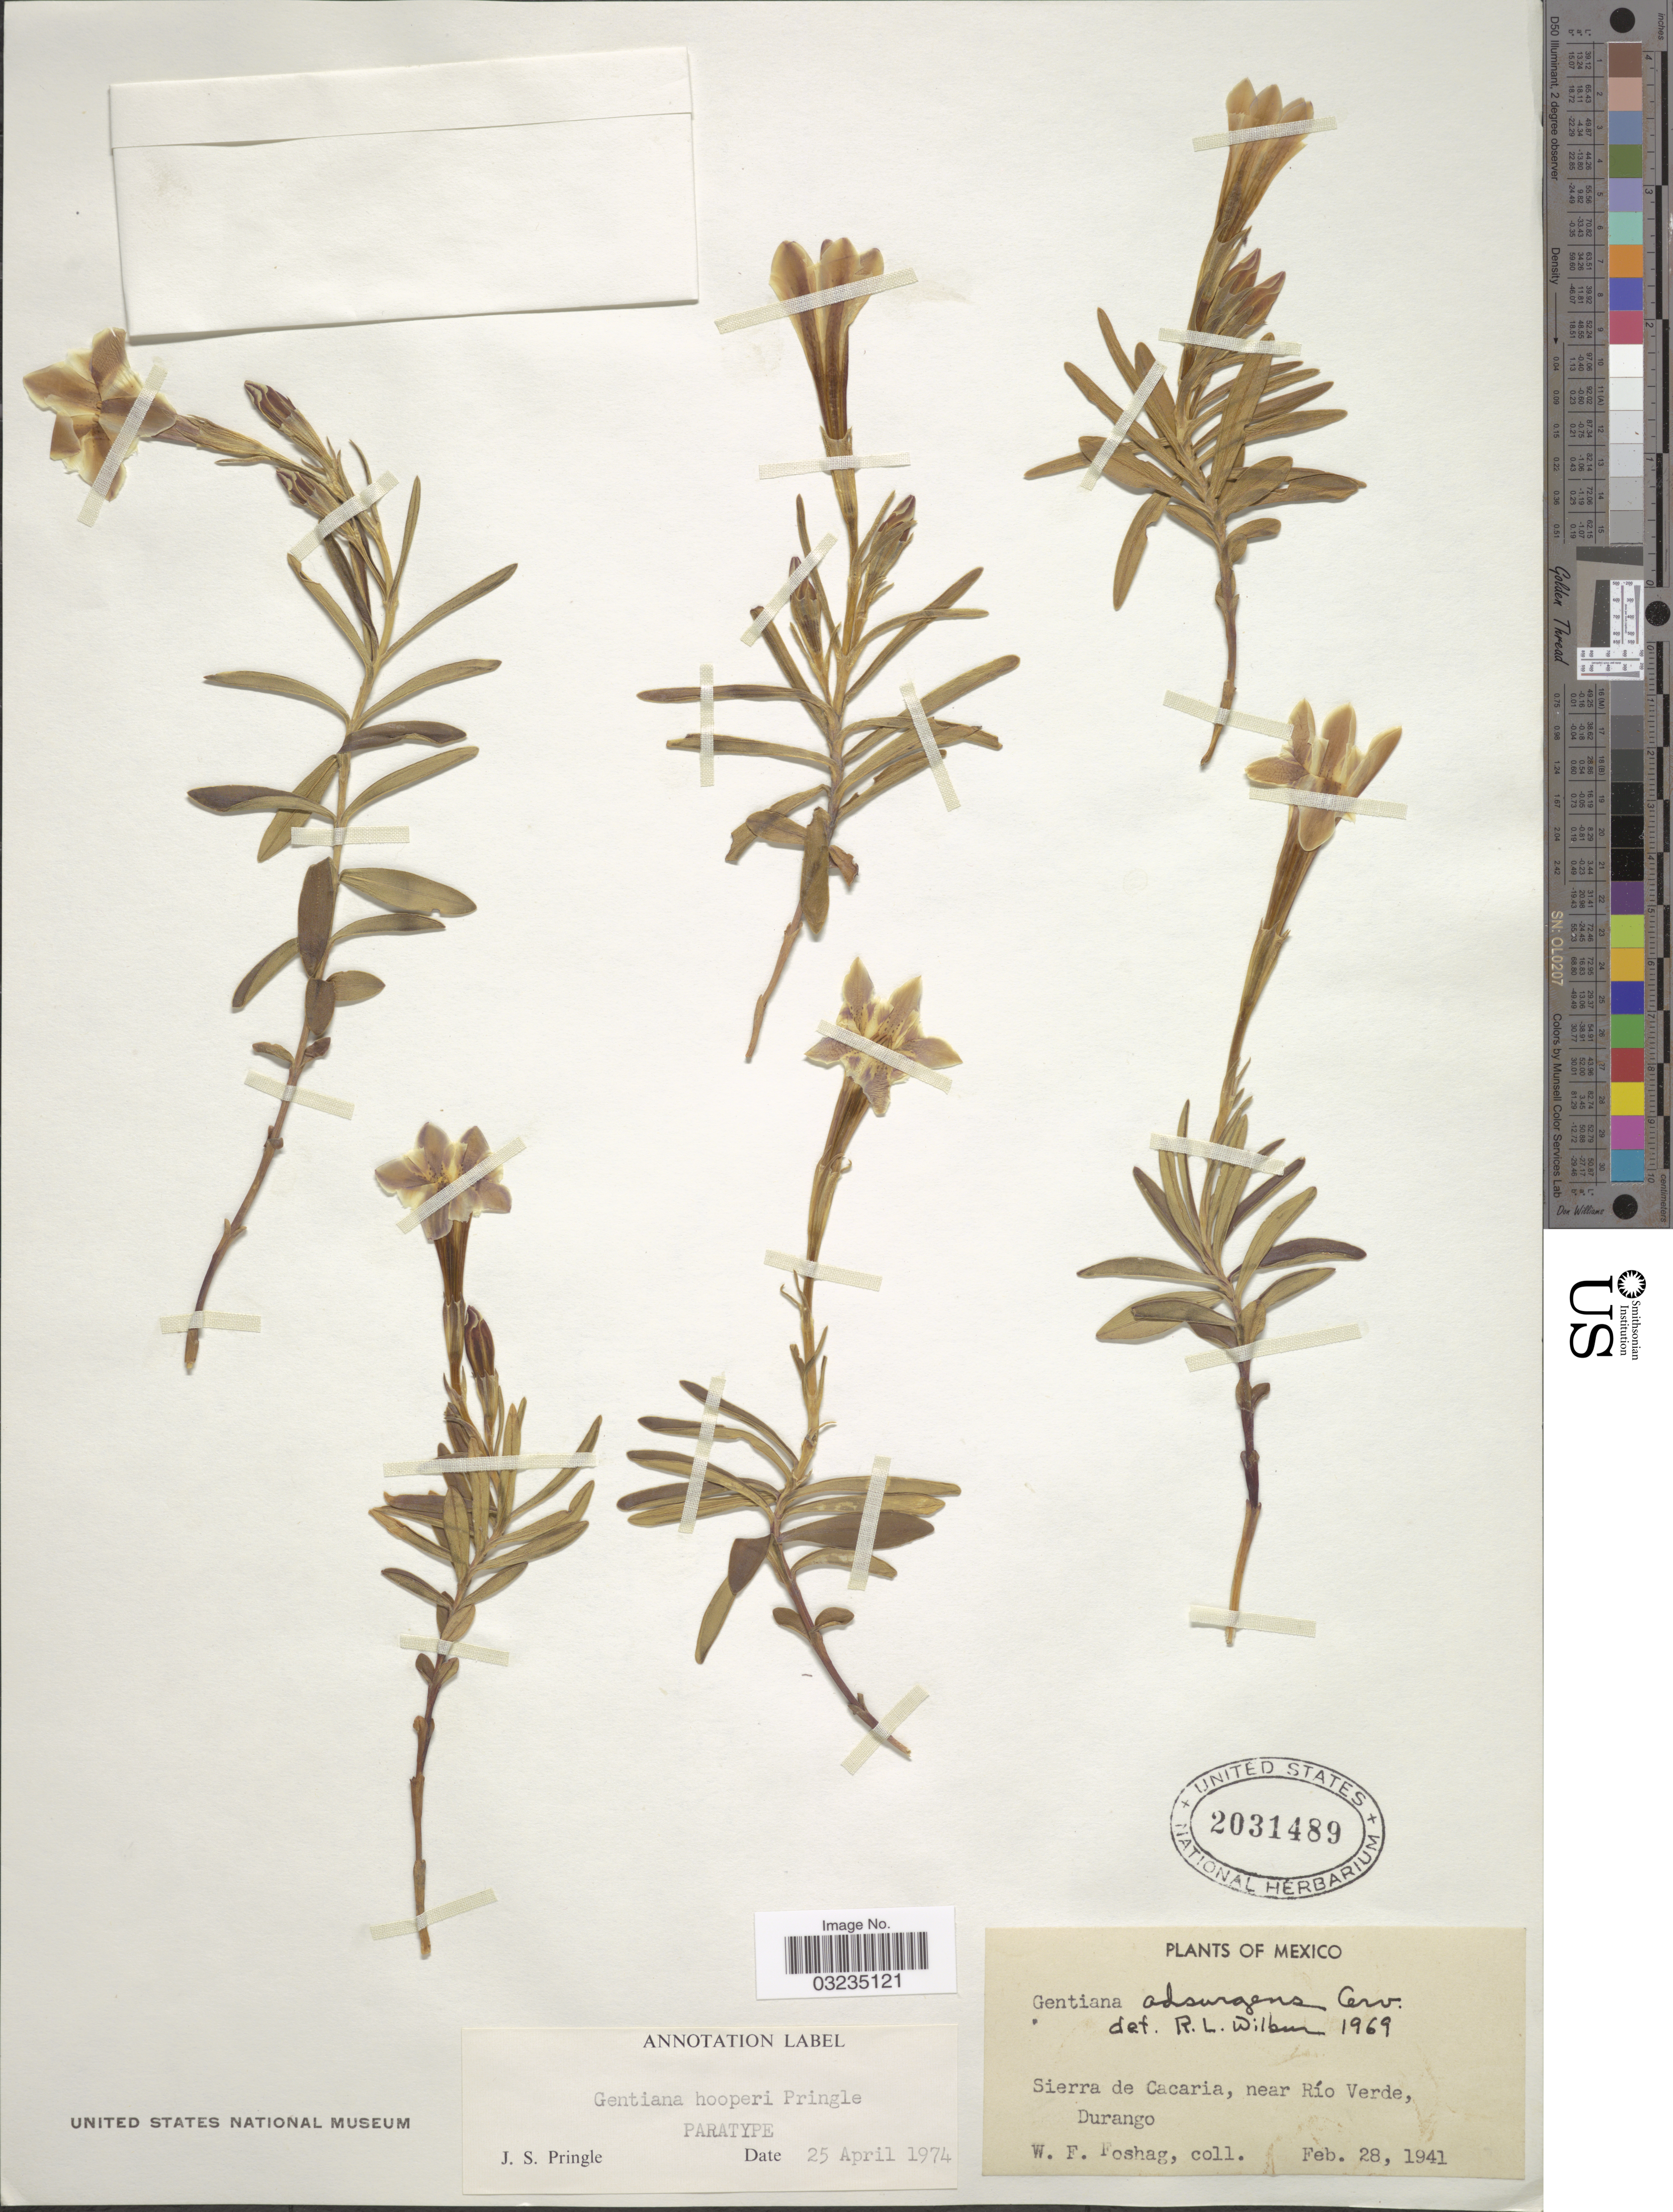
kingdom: Plantae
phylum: Tracheophyta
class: Magnoliopsida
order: Gentianales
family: Gentianaceae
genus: Gentiana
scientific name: Gentiana hooperi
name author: J.S. Pringle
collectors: W. Foshag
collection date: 1941-02-28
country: Mexico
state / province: Durango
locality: Sierra de Cacaria, near Río Verde.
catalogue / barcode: US 2031489